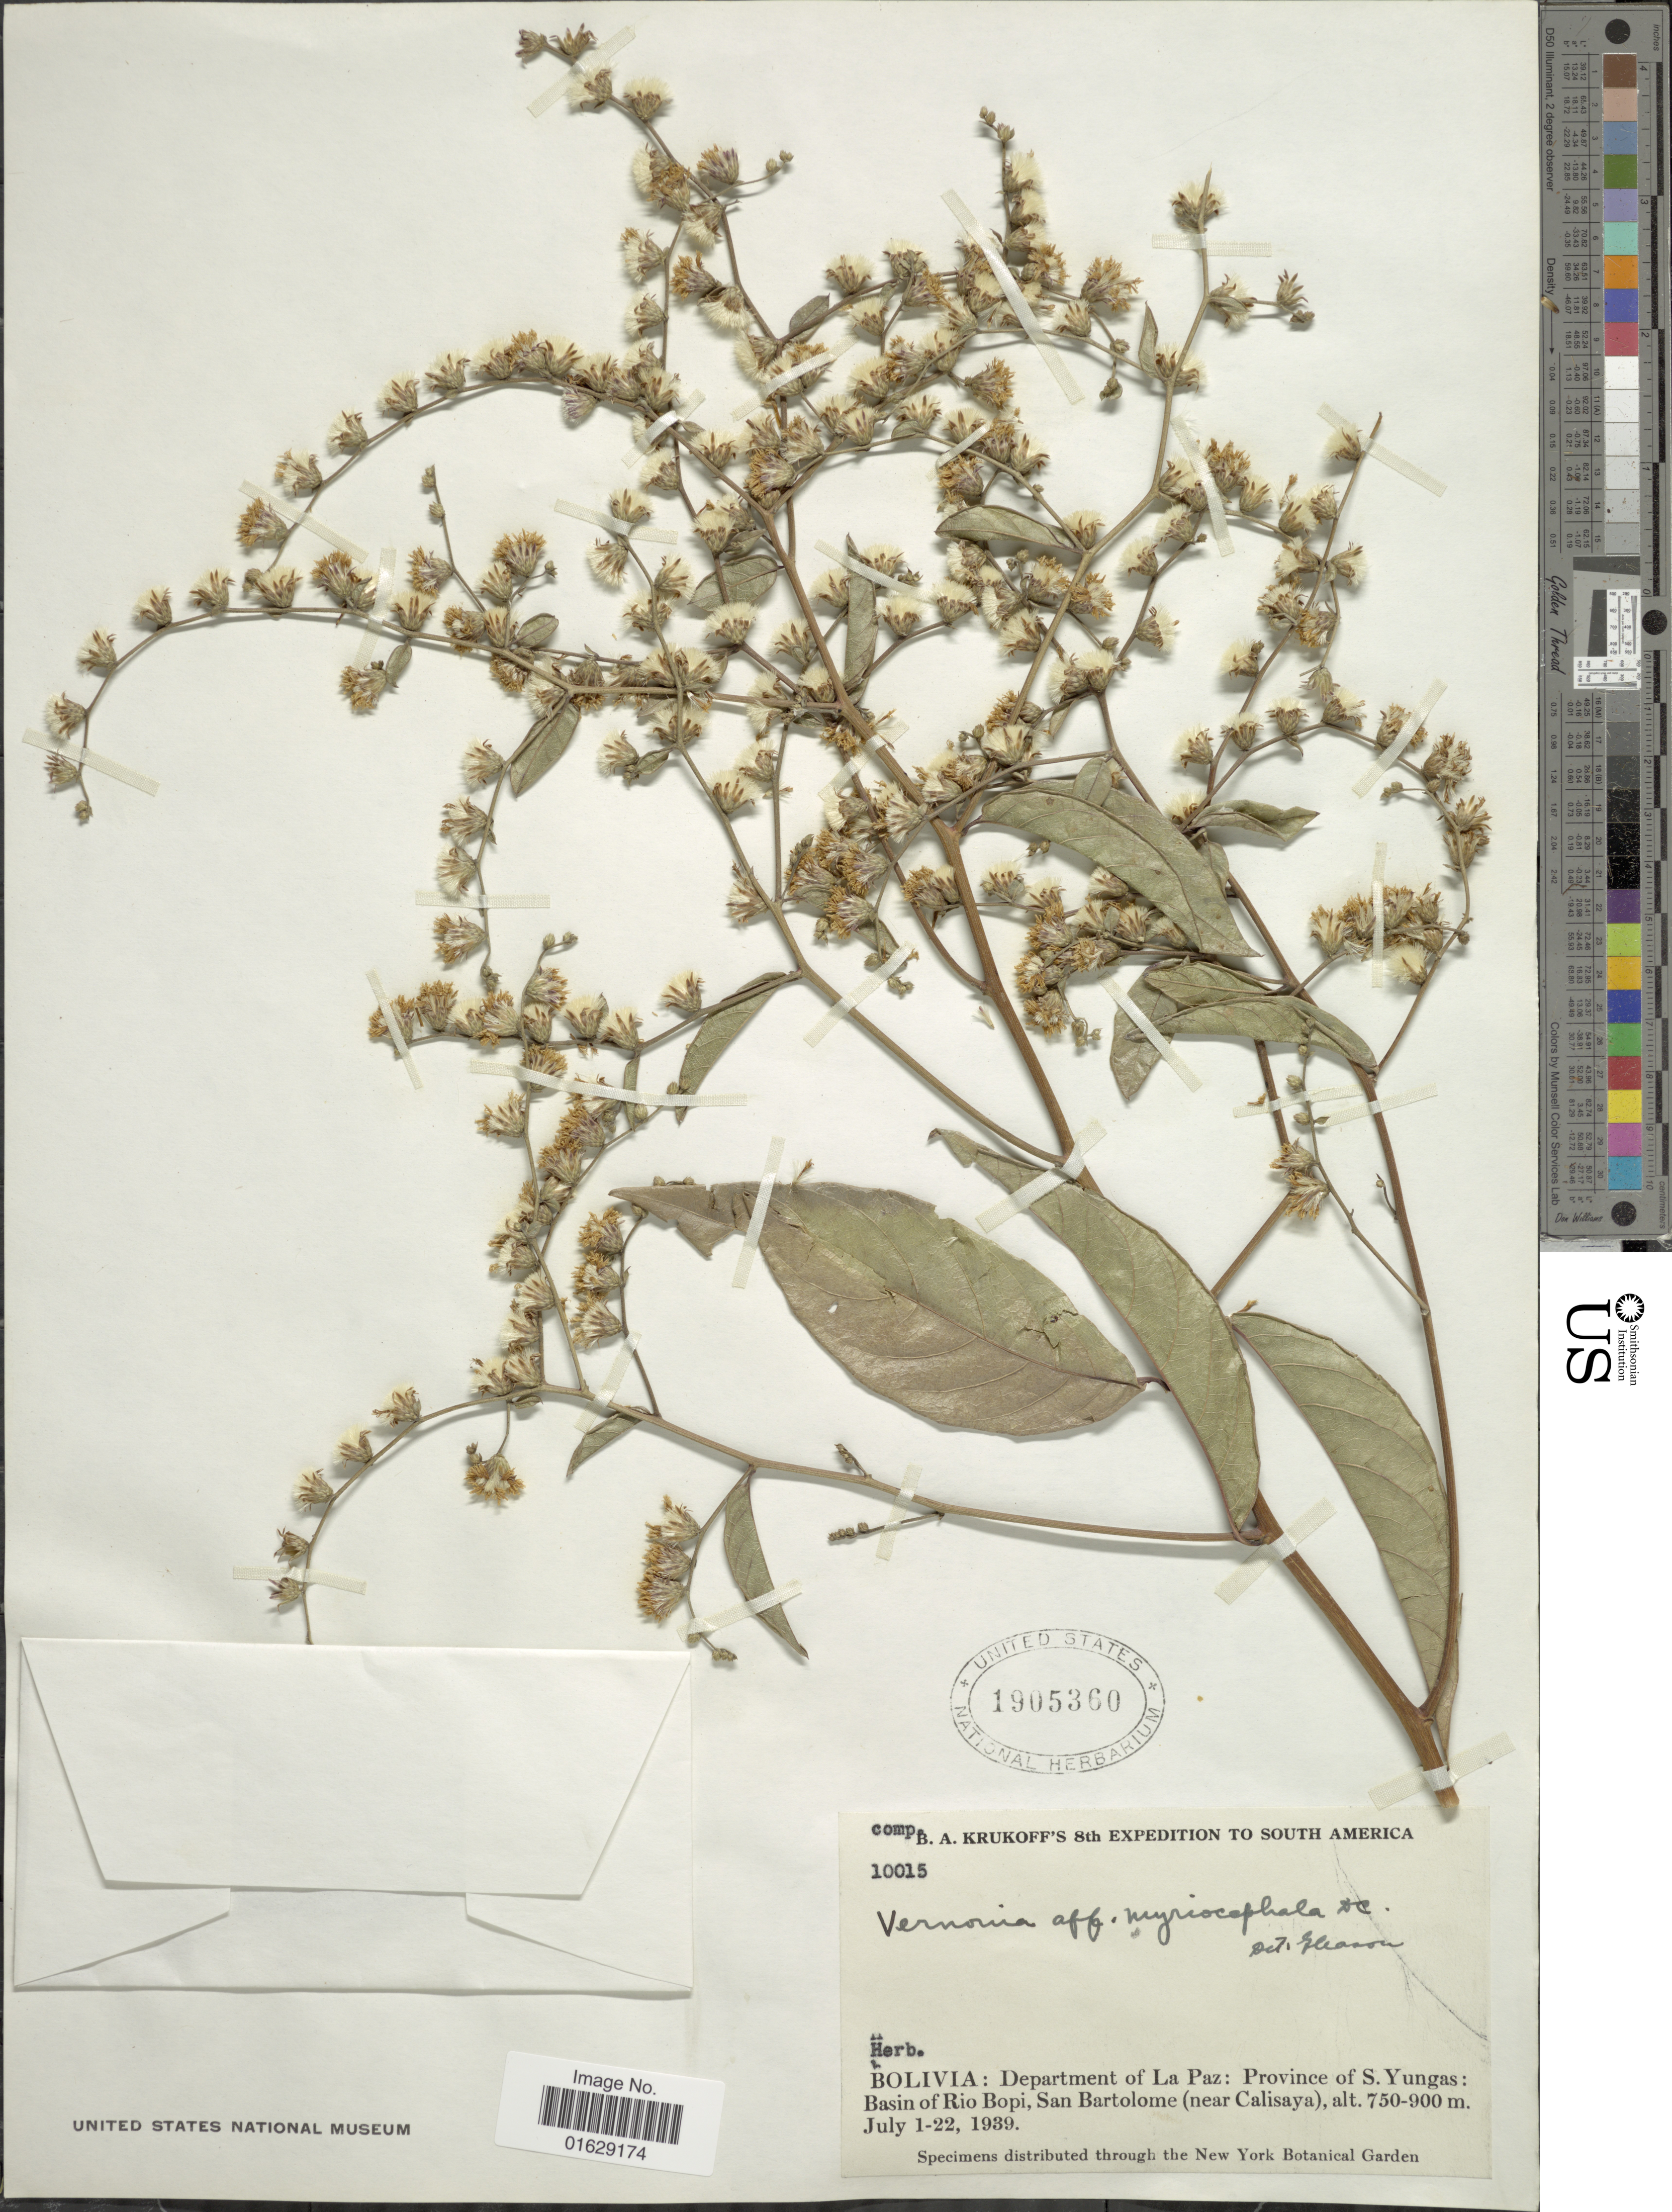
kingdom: Plantae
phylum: Tracheophyta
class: Magnoliopsida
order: Asterales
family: Asteraceae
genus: Lepidaploa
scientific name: Lepidaploa myriocephala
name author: (DC.) H. Rob.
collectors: B. A. Krukoff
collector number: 10015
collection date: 1939-07-01/1939-07-22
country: Bolivia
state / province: La Paz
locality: Bolivia: Department of La Paz: Province of S. Yungas: Basin of Rio Bopi, San Bartolome (near Calisaya)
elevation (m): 750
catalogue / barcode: US 1905360